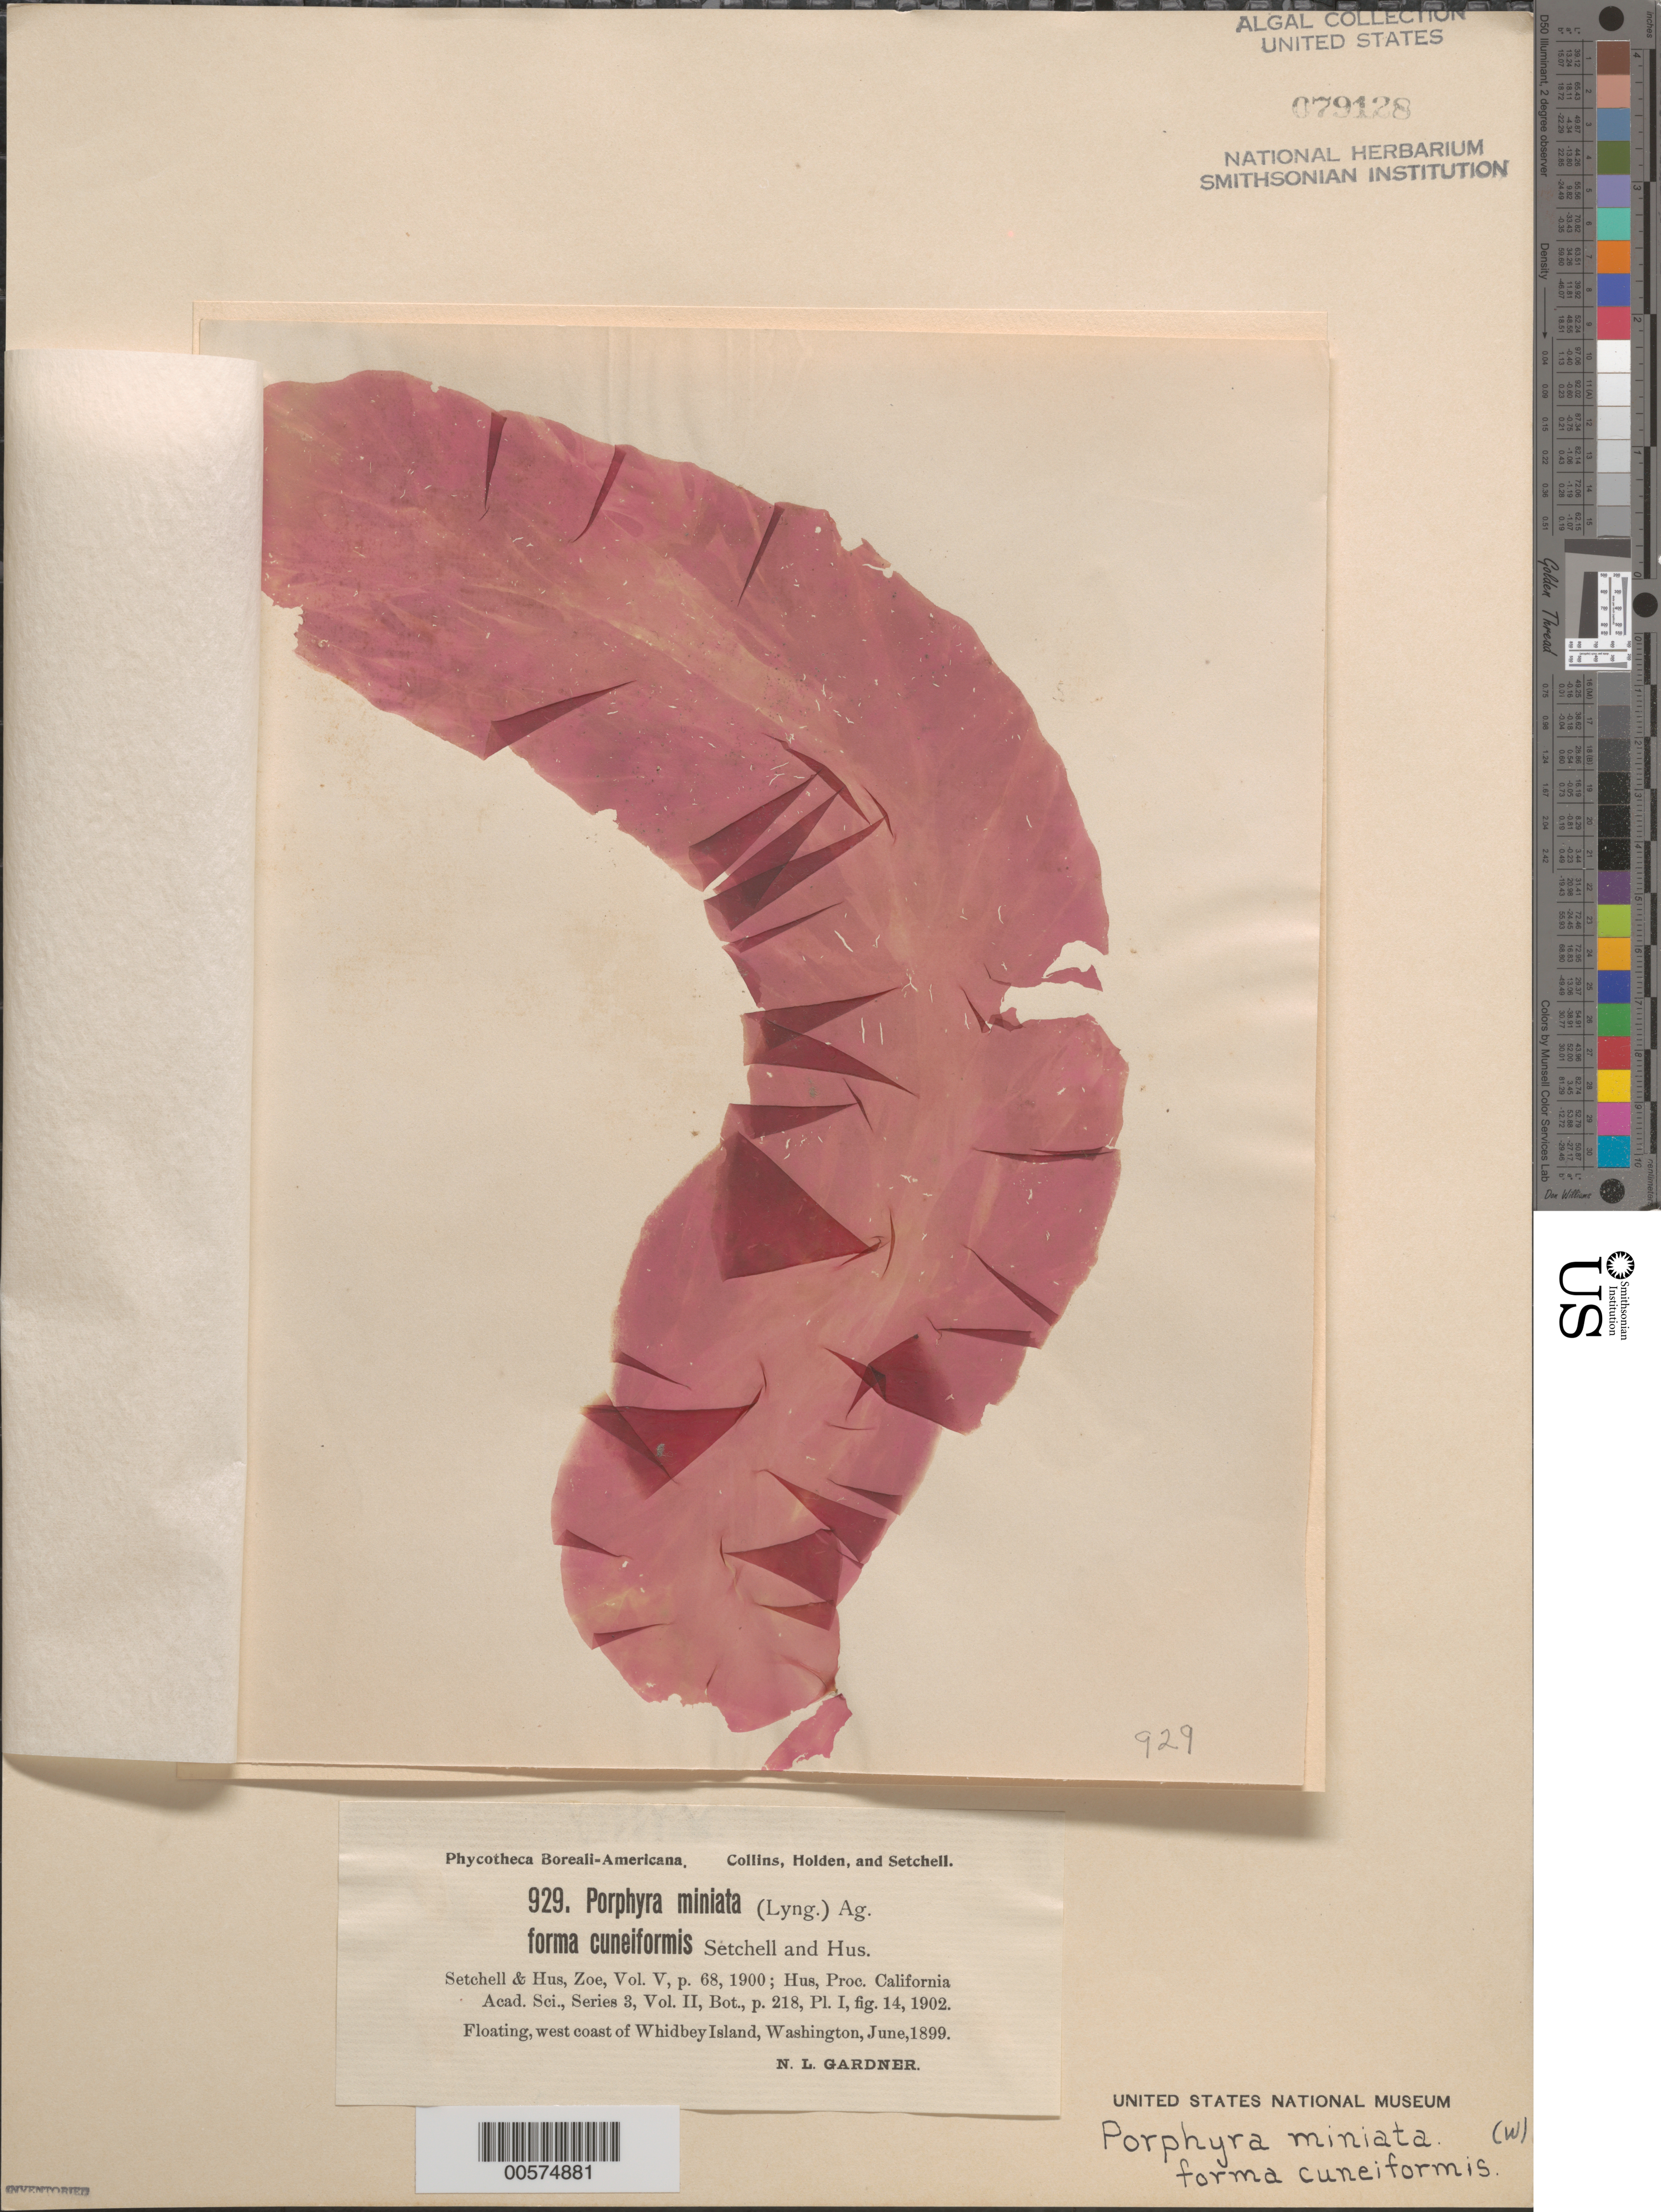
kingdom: Plantae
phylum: Rhodophyta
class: Bangiophyceae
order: Bangiales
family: Bangiaceae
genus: Wildemania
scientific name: Wildemania miniata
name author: (C. Agardh) Foslie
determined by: Algae name updating Project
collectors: N. Gardner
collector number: PB-A 929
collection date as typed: Jun 1899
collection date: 1899-06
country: United States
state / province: Washington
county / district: Island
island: Whidbey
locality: West coast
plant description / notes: Collins, Holden & Setchell, Phycotheca Boreali-Americana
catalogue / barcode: US 79128